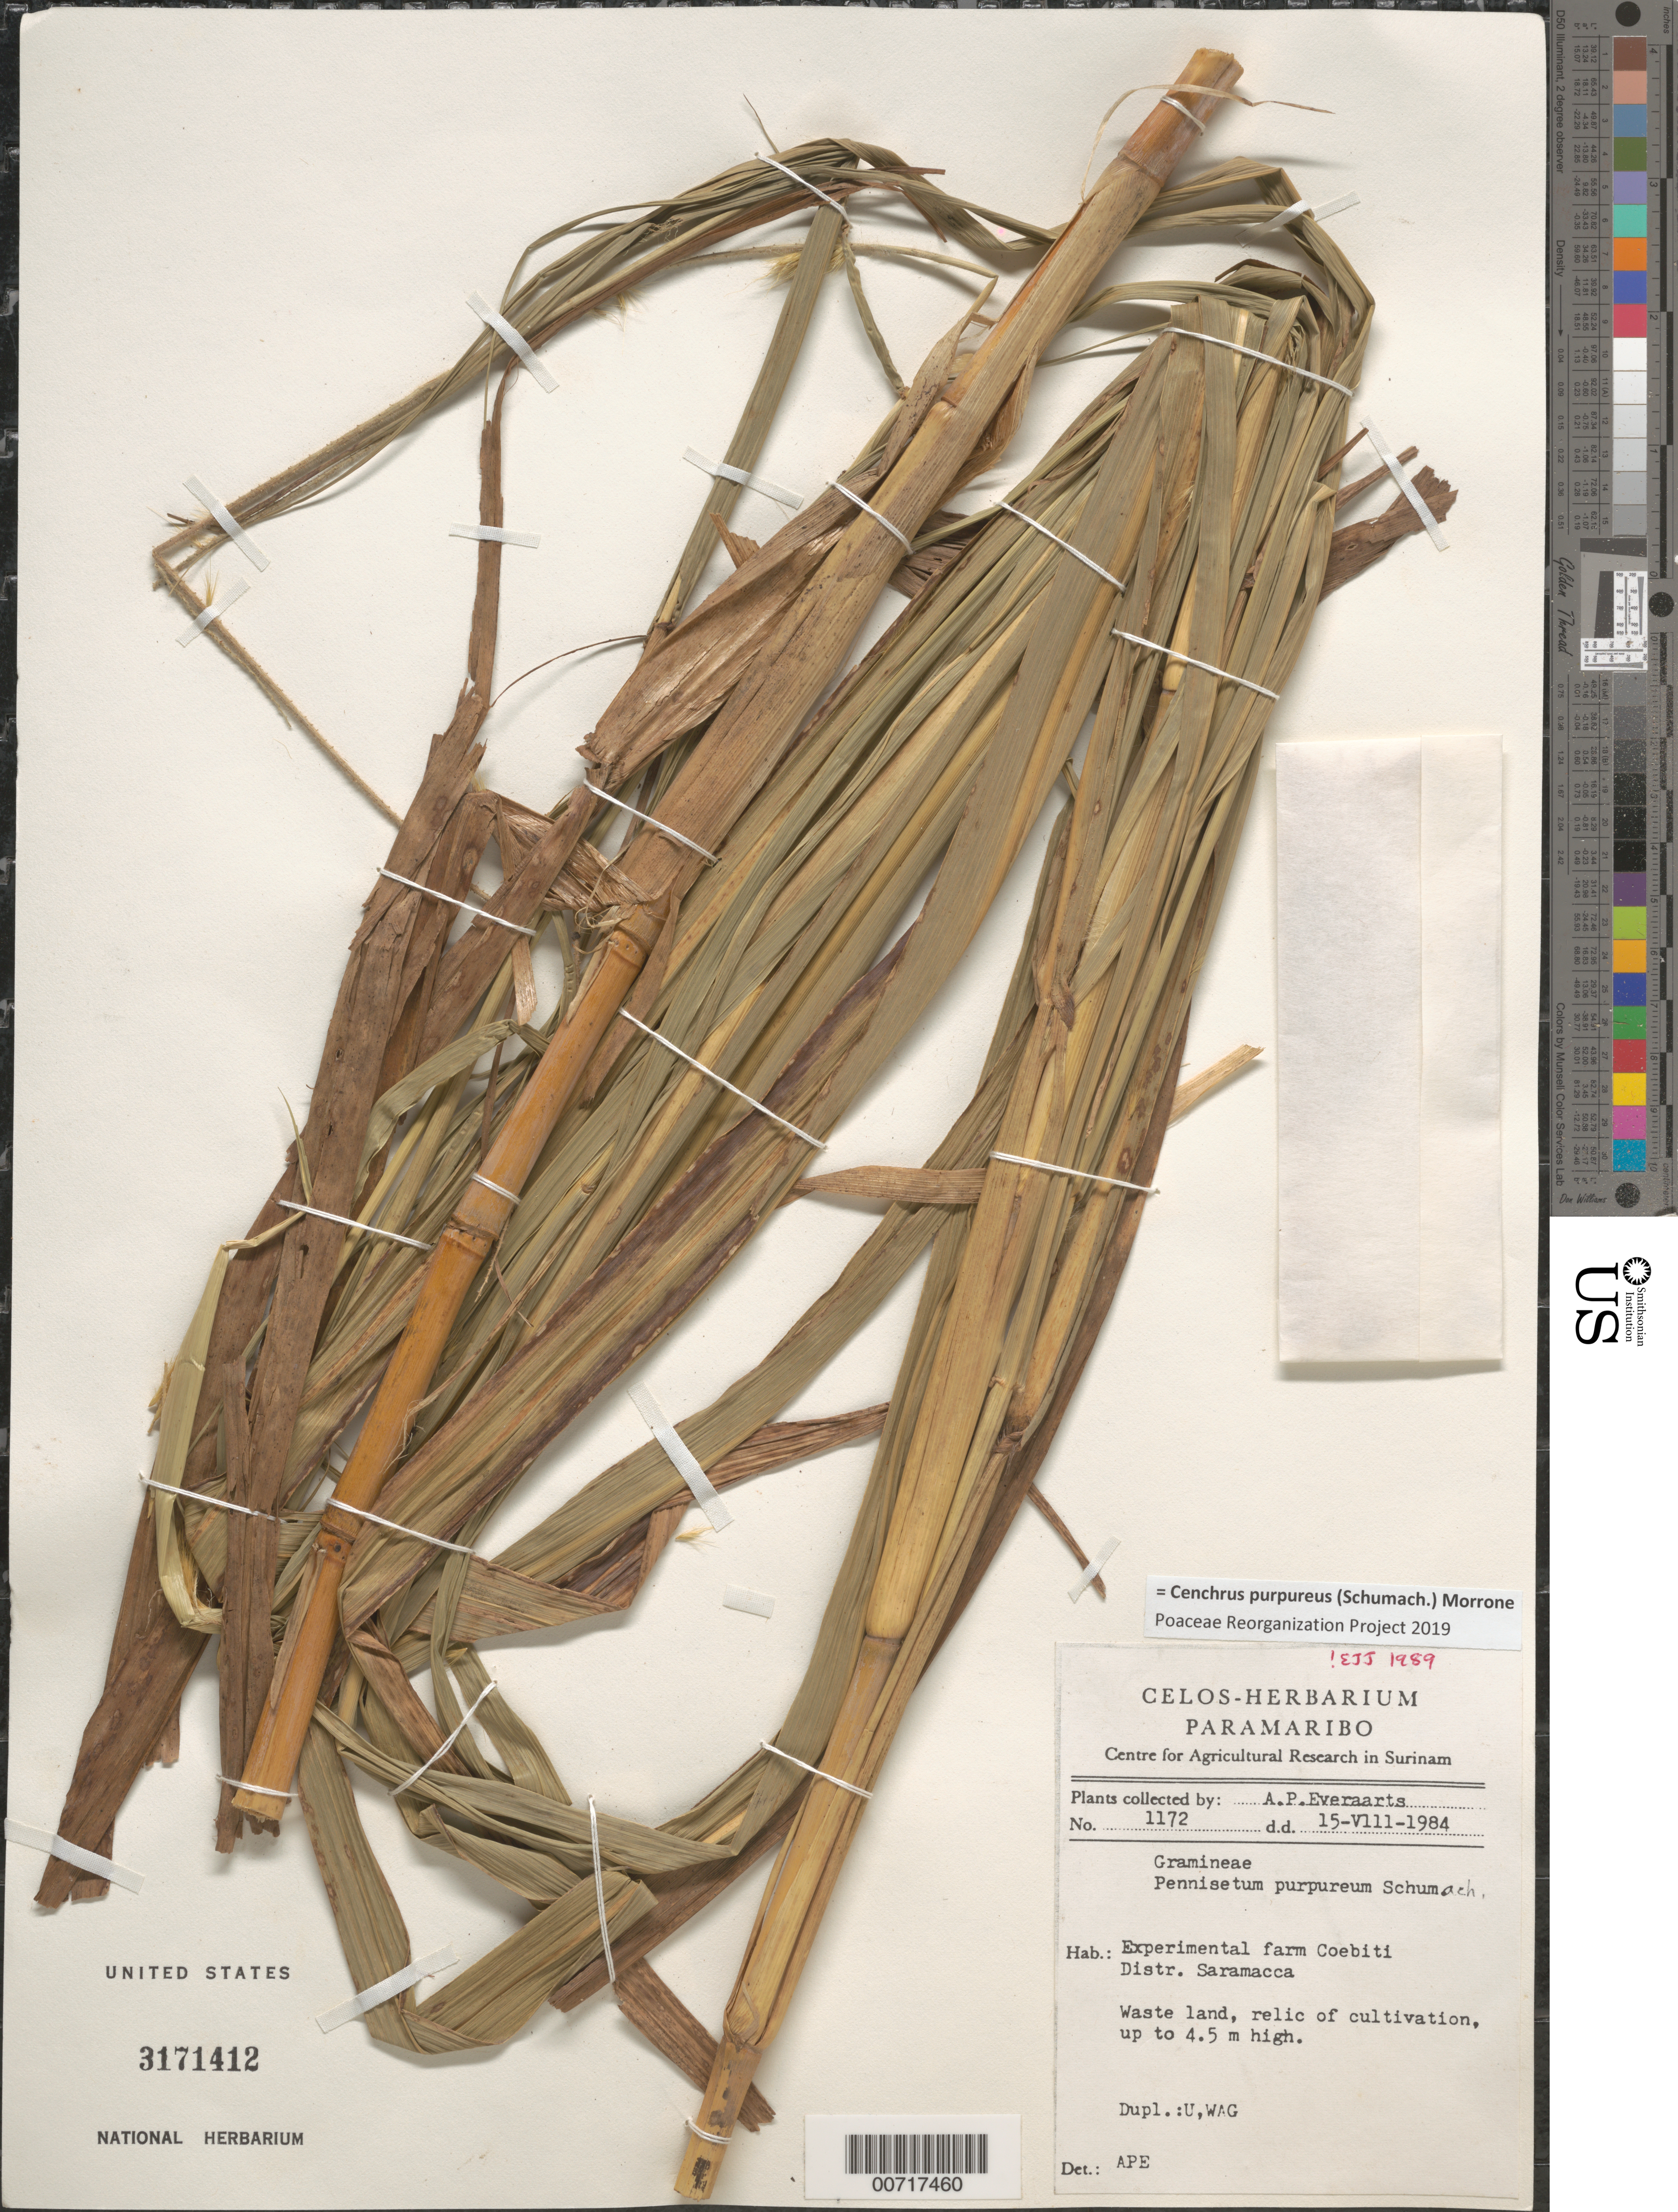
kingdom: Plantae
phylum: Tracheophyta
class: Liliopsida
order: Poales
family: Poaceae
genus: Pennisetum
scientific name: Pennisetum purpureum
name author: Schumach.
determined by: Judziewicz, E. J.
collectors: A. Everaarts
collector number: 1172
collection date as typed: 15-Aug-84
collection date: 1984-08-15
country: Suriname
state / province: Saramacca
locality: Coebiti Experimental Farm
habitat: Waste land, relic of cultivation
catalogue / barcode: US 3171412